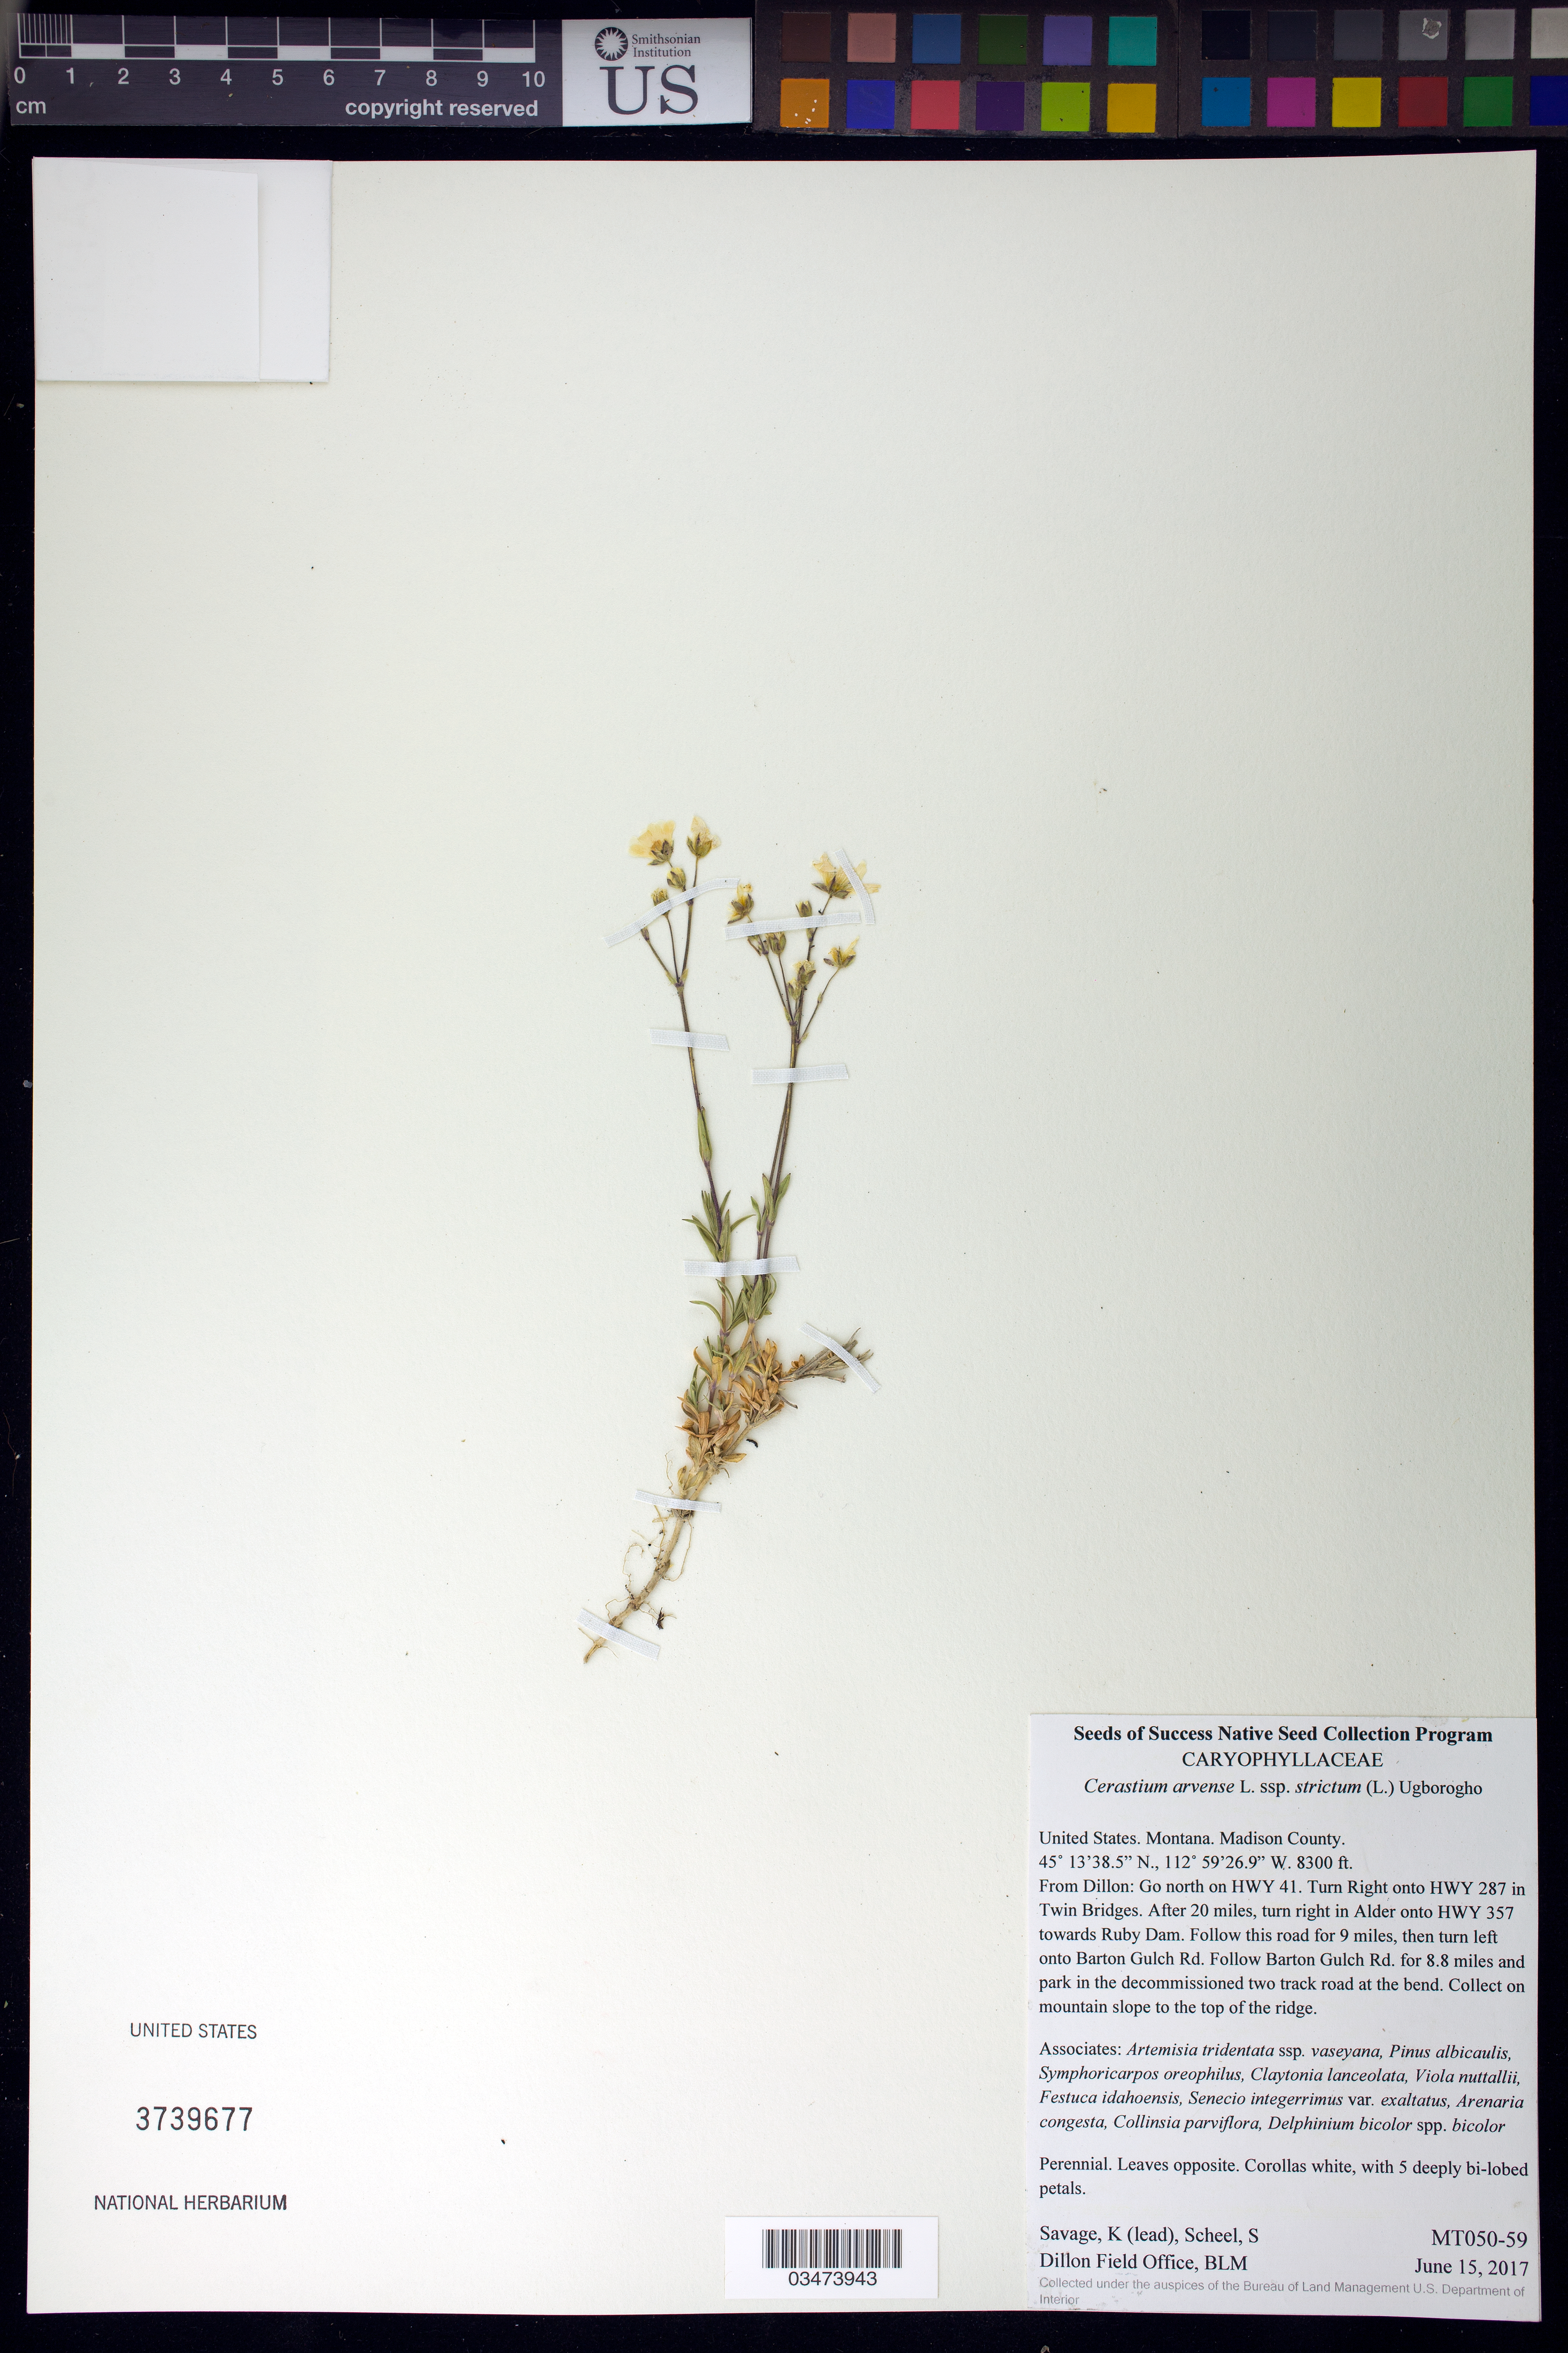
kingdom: Plantae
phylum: Tracheophyta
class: Magnoliopsida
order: Caryophyllales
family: Caryophyllaceae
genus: Cerastium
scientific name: Cerastium arvense subsp. strictum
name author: (L.) Ugborogho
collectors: K. Savage & S. Scheel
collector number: MT050-59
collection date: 2017-06-15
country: United States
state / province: Montana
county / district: Madison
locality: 8.8 mi. on Barton Gulch Rd.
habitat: Mountain Big Sage-Idaho Fescue Steppe (Montane Sagebrush Steppe)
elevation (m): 2530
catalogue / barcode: US 3739677